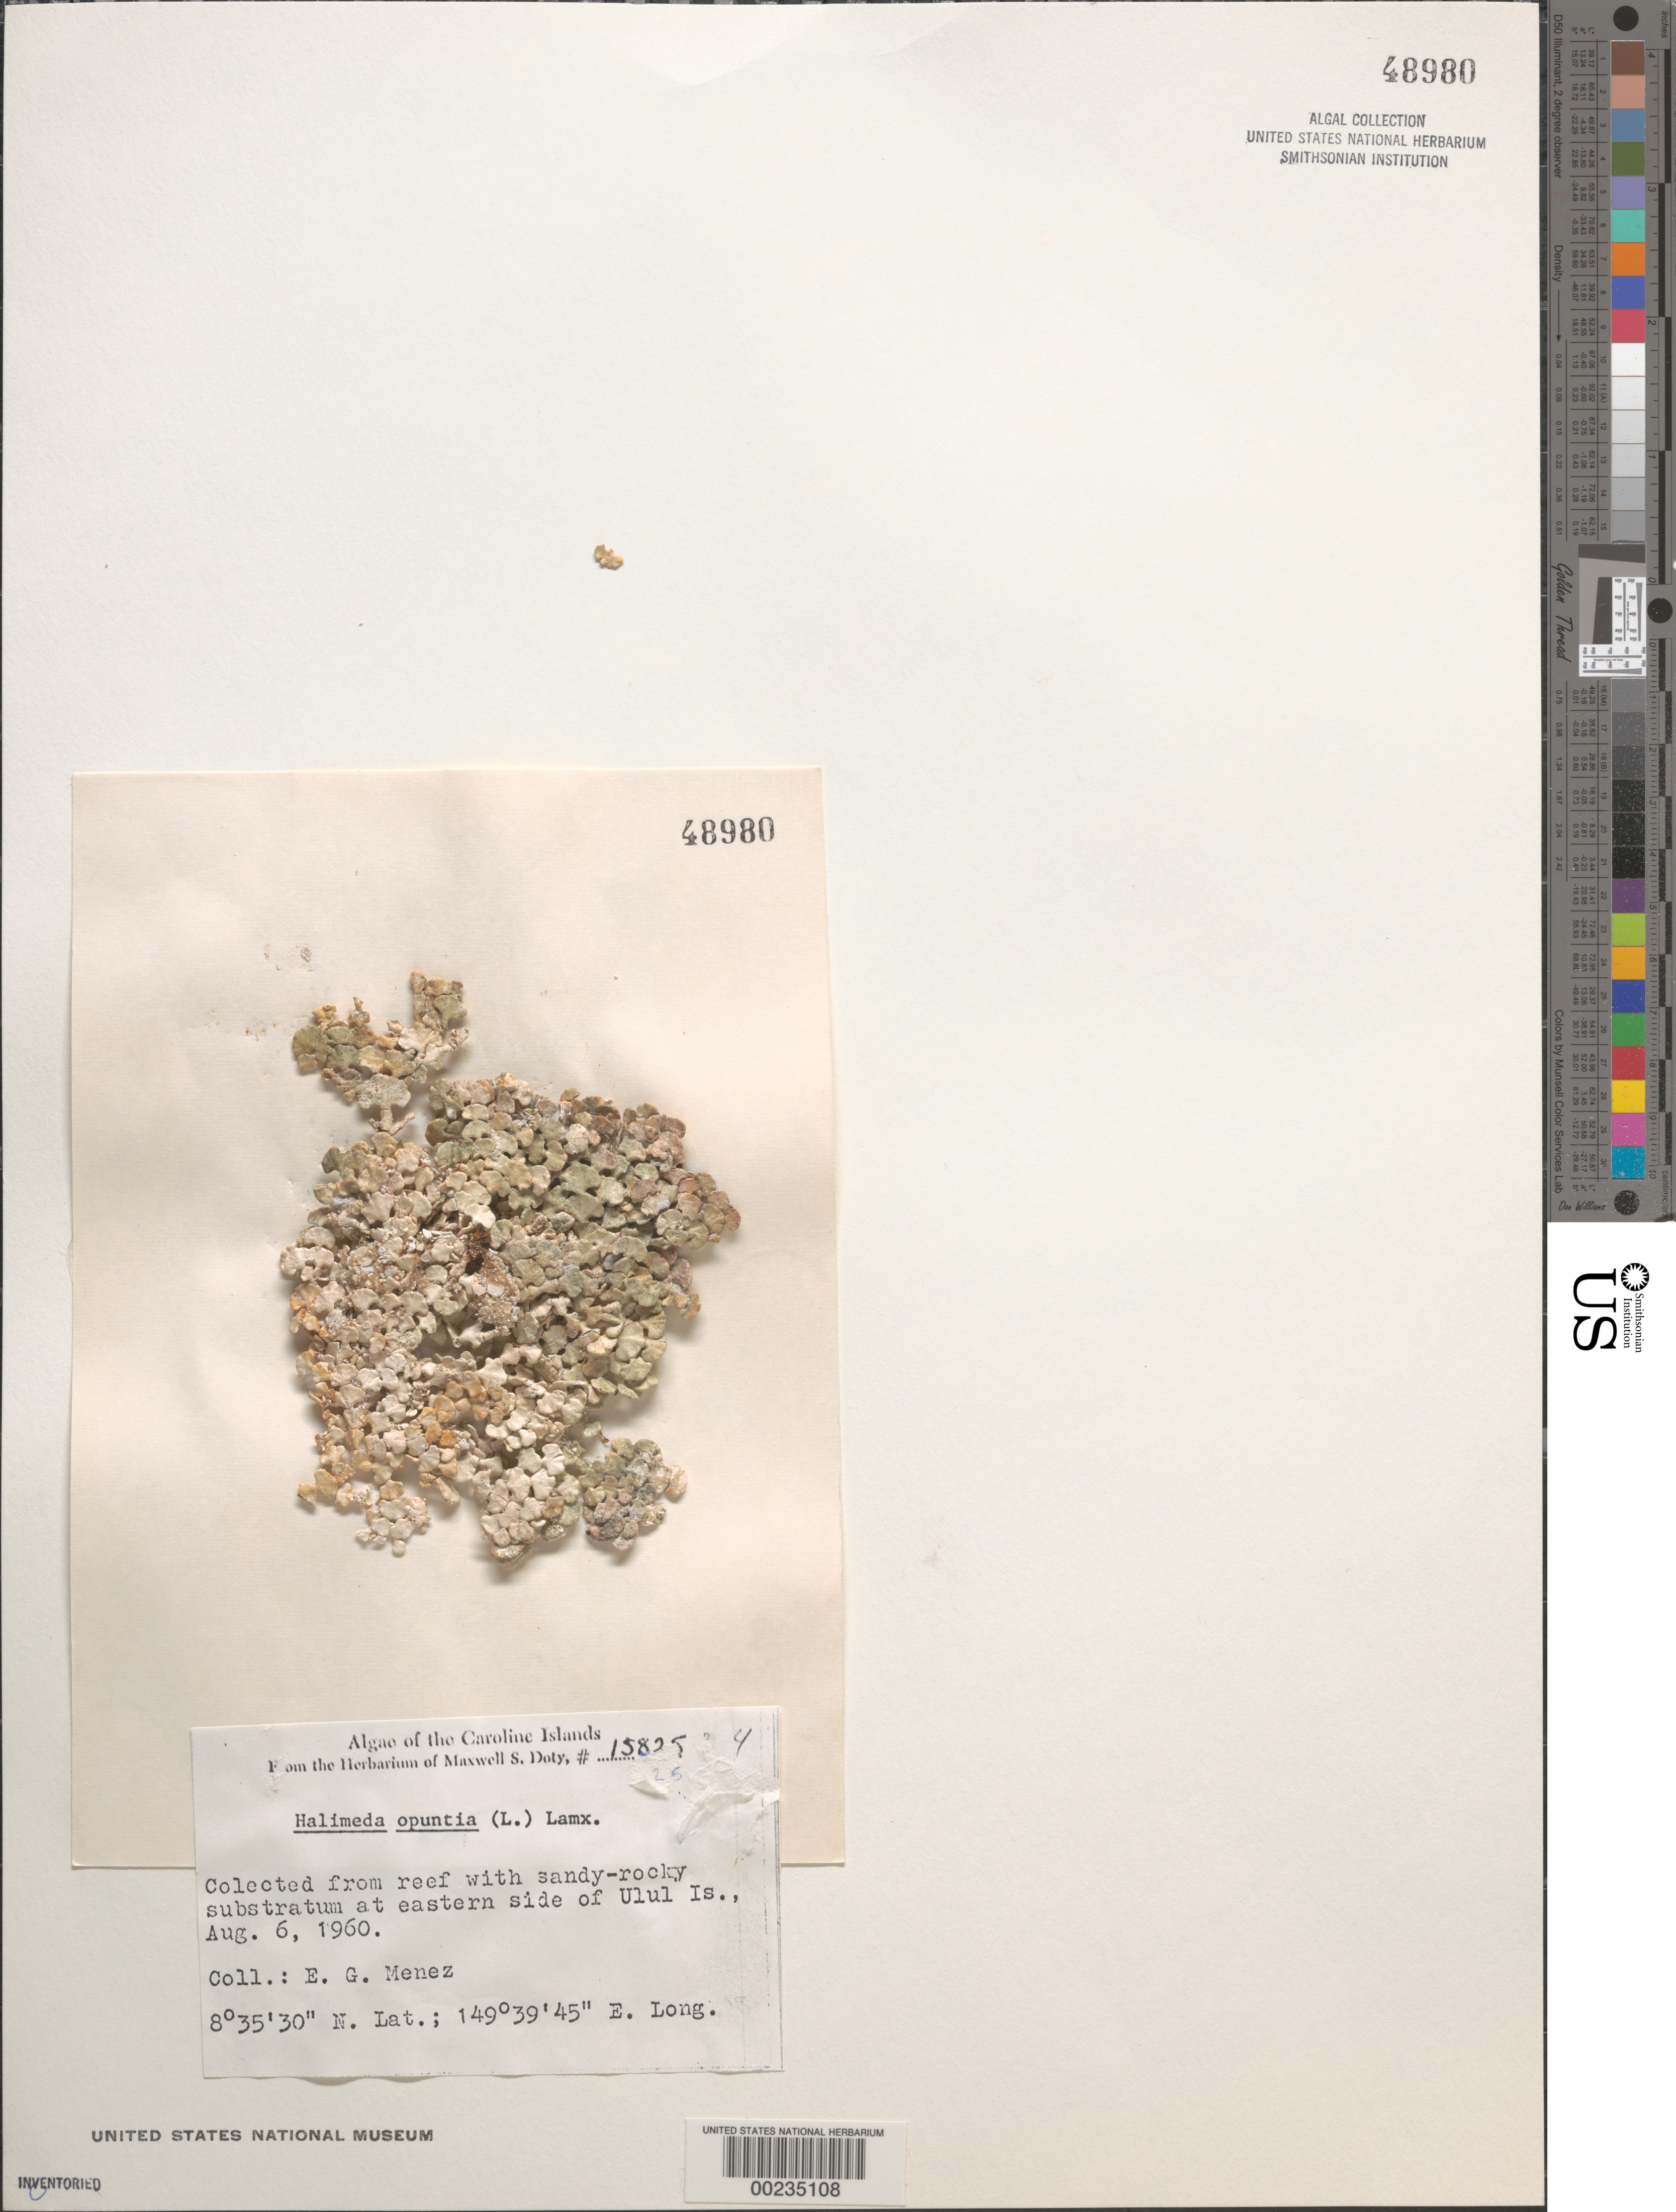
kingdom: Plantae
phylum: Chlorophyta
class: Ulvophyceae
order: Bryopsidales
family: Halimedaceae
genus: Halimeda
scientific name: Halimeda opuntia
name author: (L.) J.V.Lamouroux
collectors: Meñez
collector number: MSD 15825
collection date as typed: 06 Aug 1960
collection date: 1960-08-06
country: Micronesia, Federated States of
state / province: Truk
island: Namonuito Atoll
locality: Ulal Islet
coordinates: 8 35' 30" N, 149 39' 45" E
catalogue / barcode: US 48980